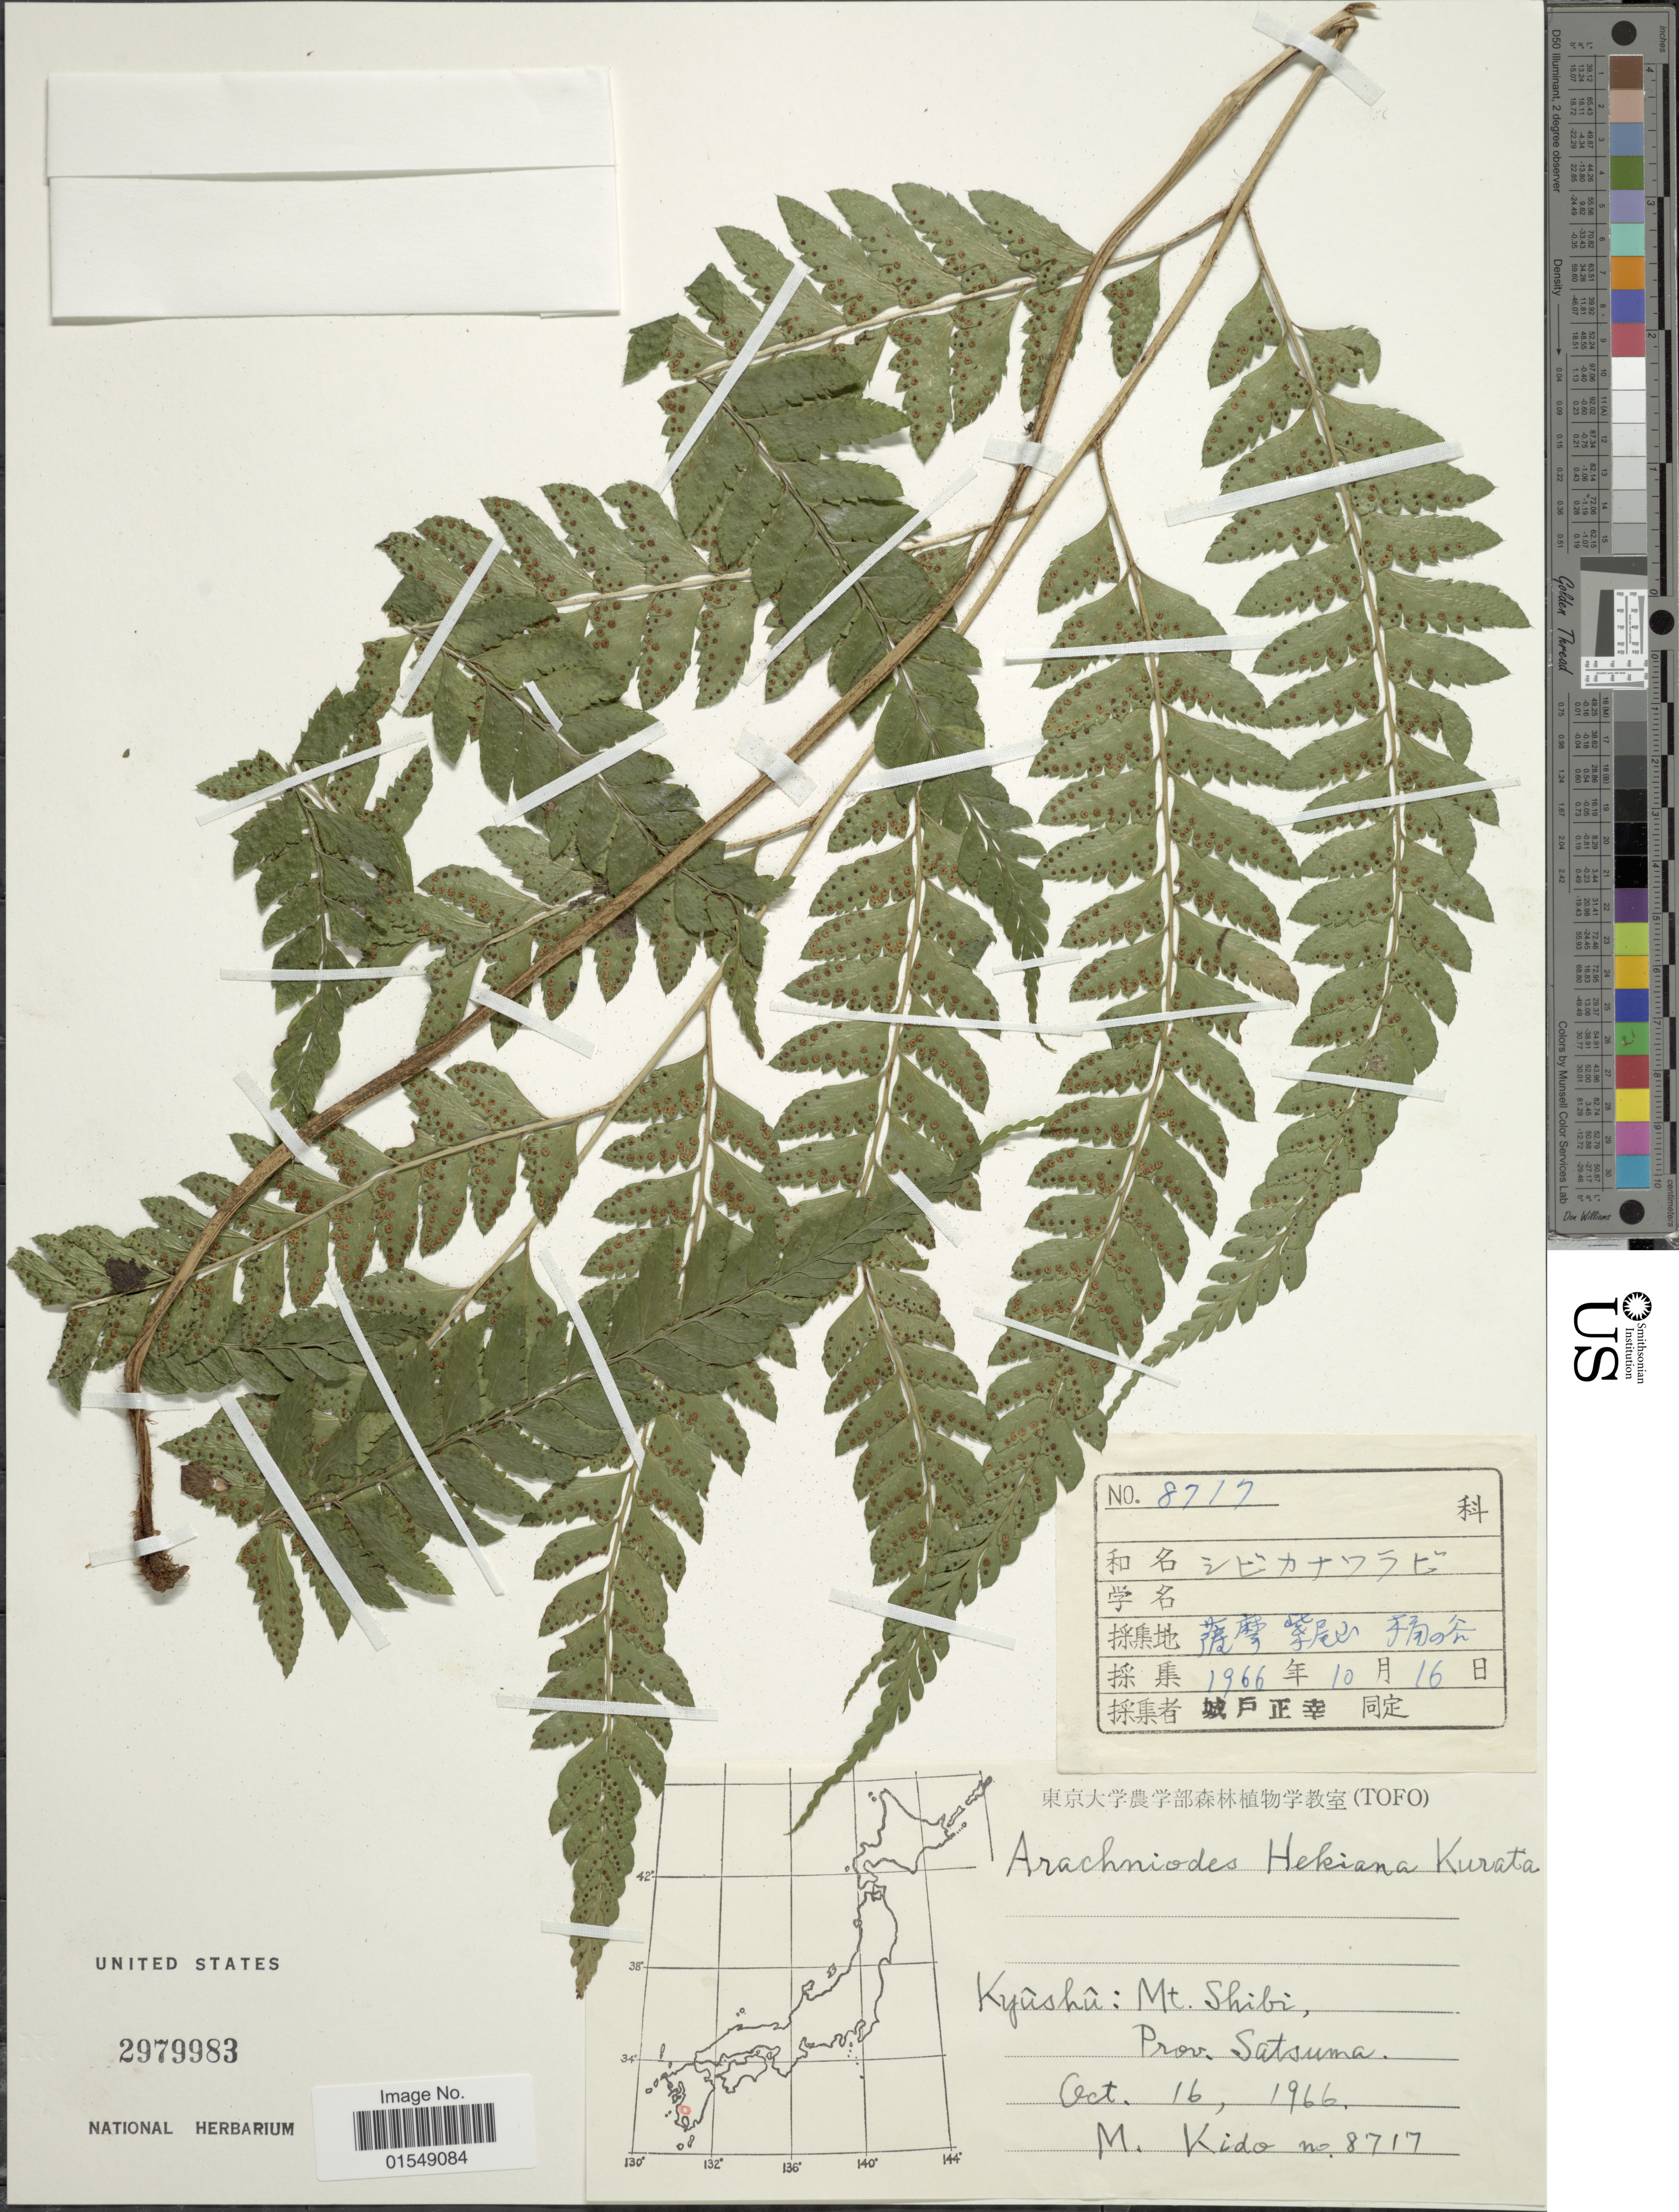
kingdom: Plantae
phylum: Tracheophyta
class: Polypodiopsida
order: Polypodiales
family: Dryopteridaceae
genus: Arachniodes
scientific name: Arachniodes hekiana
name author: Sa. Kurata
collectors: M. Kido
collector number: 8717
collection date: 1966-10-16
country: Japan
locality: Kyûshû: Mt. Shibi, Prov. Satsuma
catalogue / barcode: US 2979983